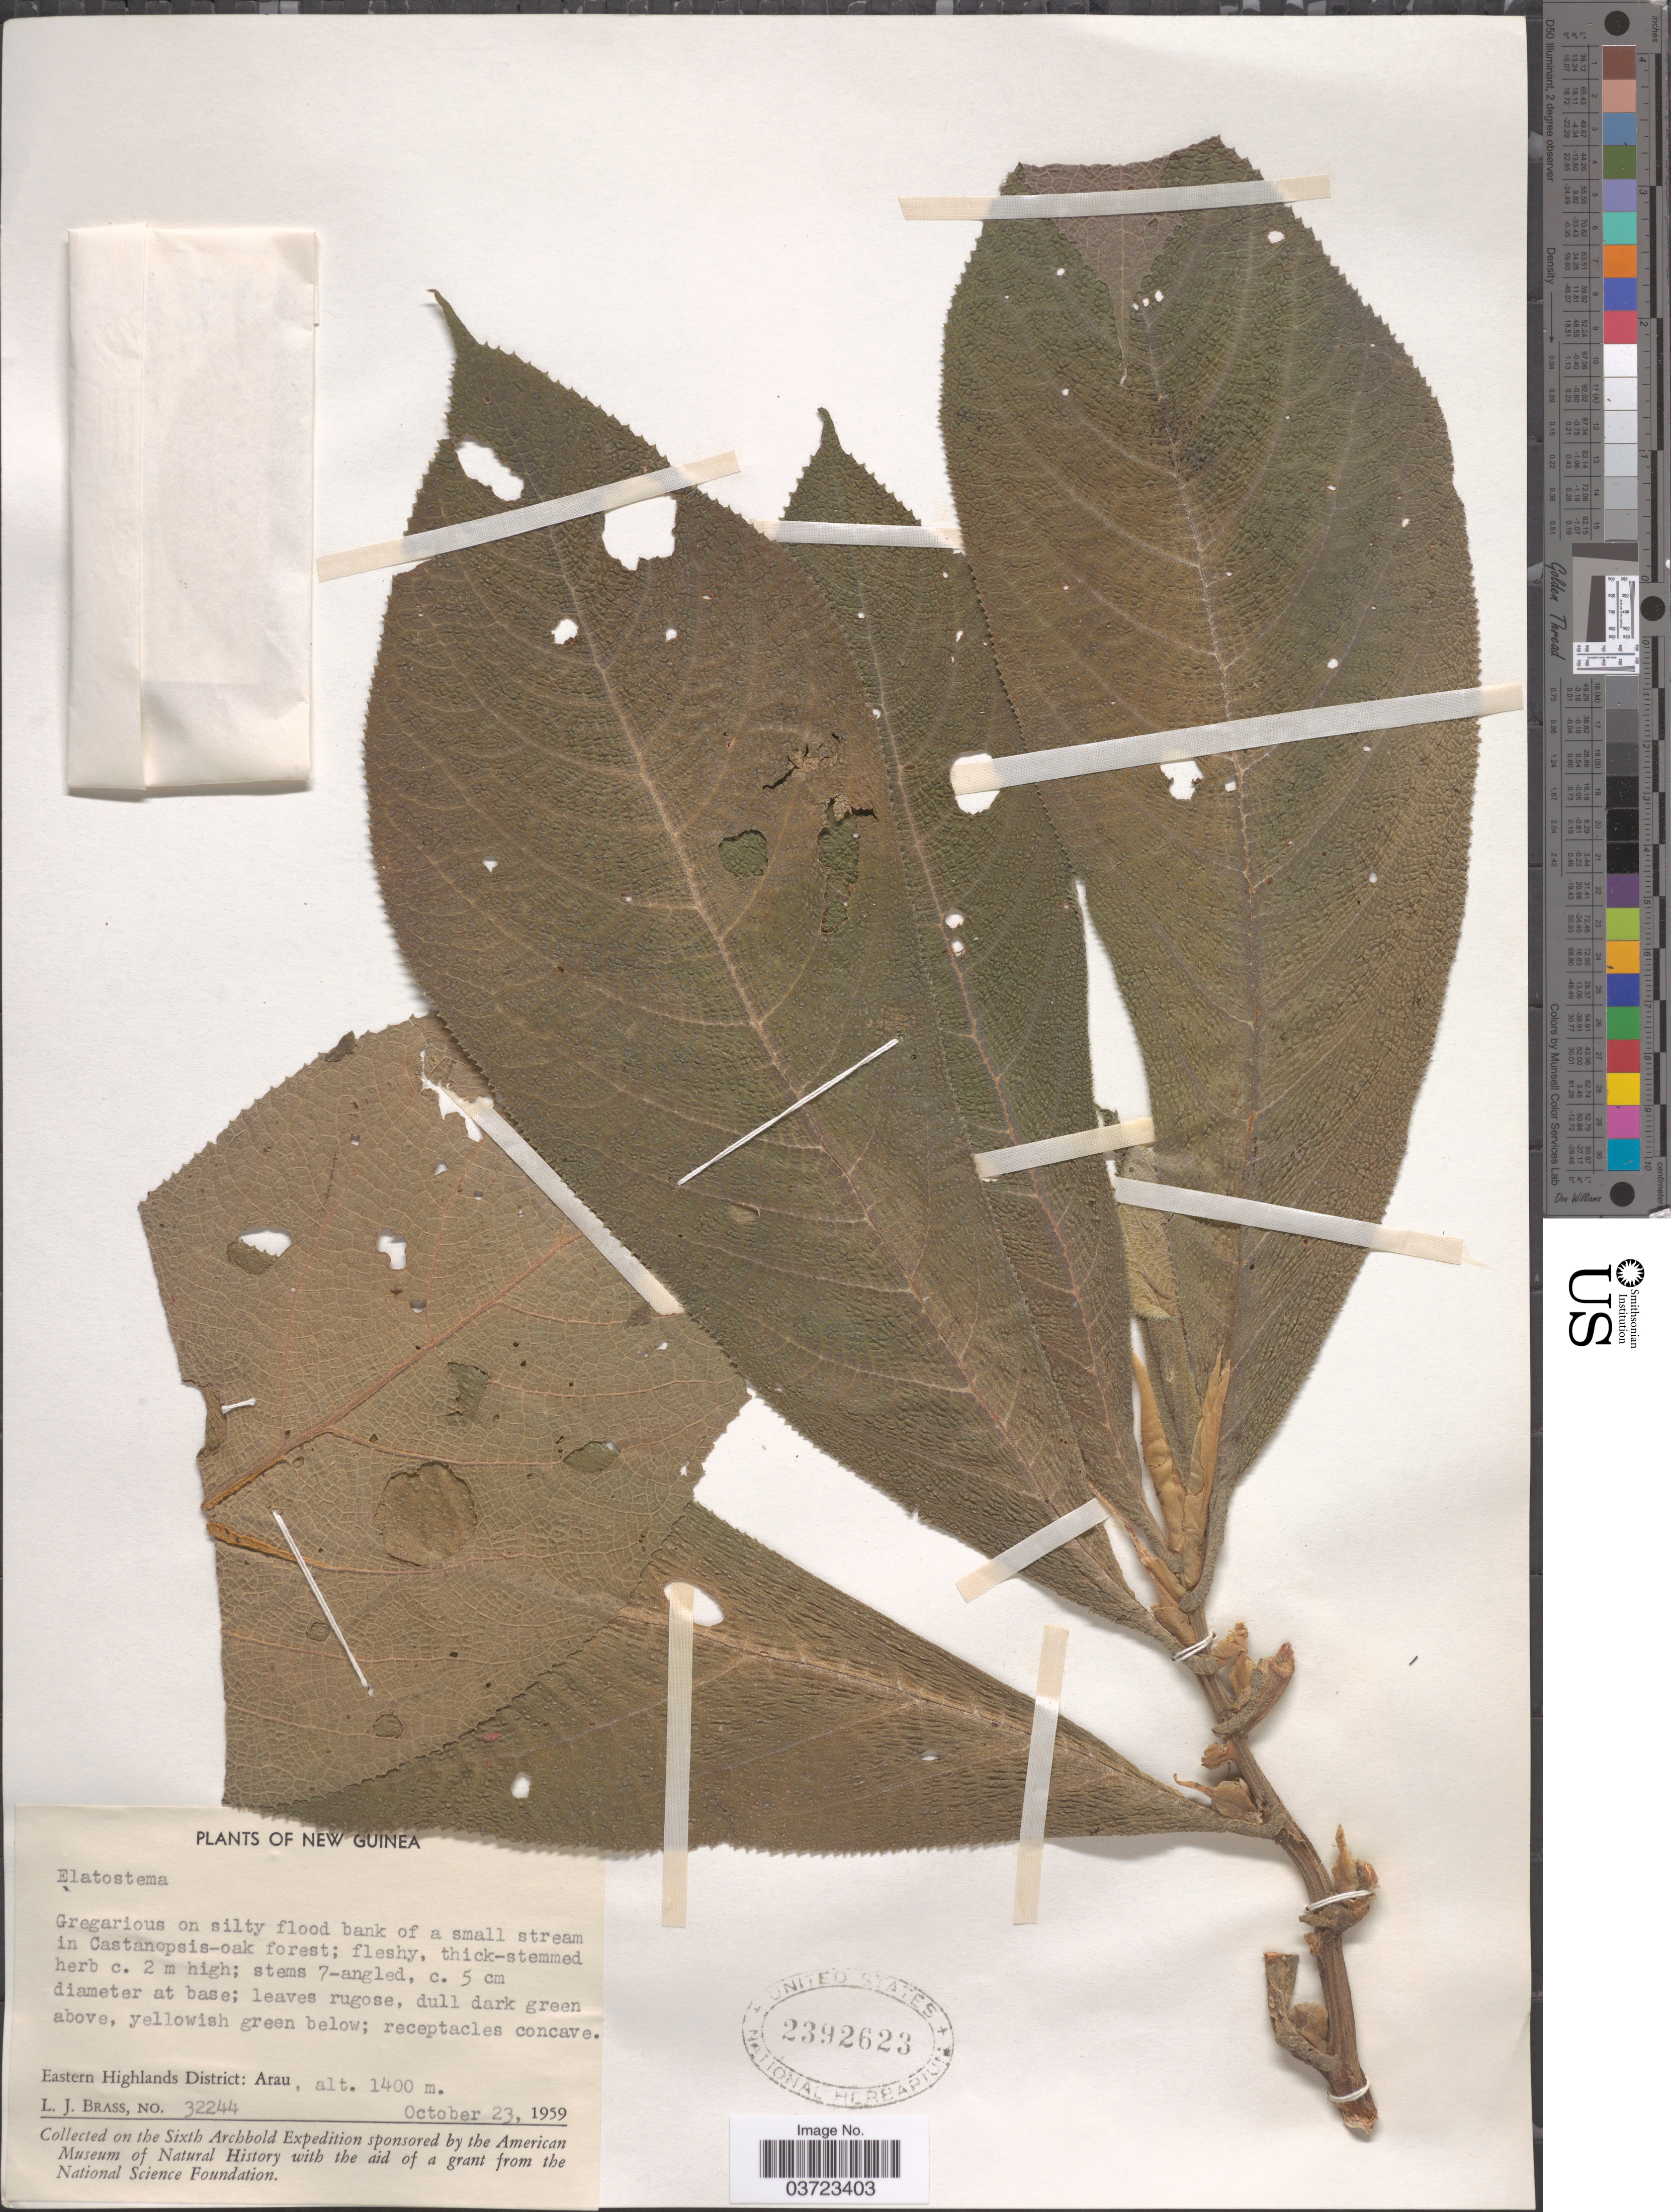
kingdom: Plantae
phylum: Tracheophyta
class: Magnoliopsida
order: Rosales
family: Urticaceae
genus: Elatostema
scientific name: Elatostema sp.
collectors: L. J. Brass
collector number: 32244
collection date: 1959-10-23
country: Papua New Guinea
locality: New Guinea. Eastern Highlands District: Arau.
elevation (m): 1400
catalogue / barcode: US 2392623